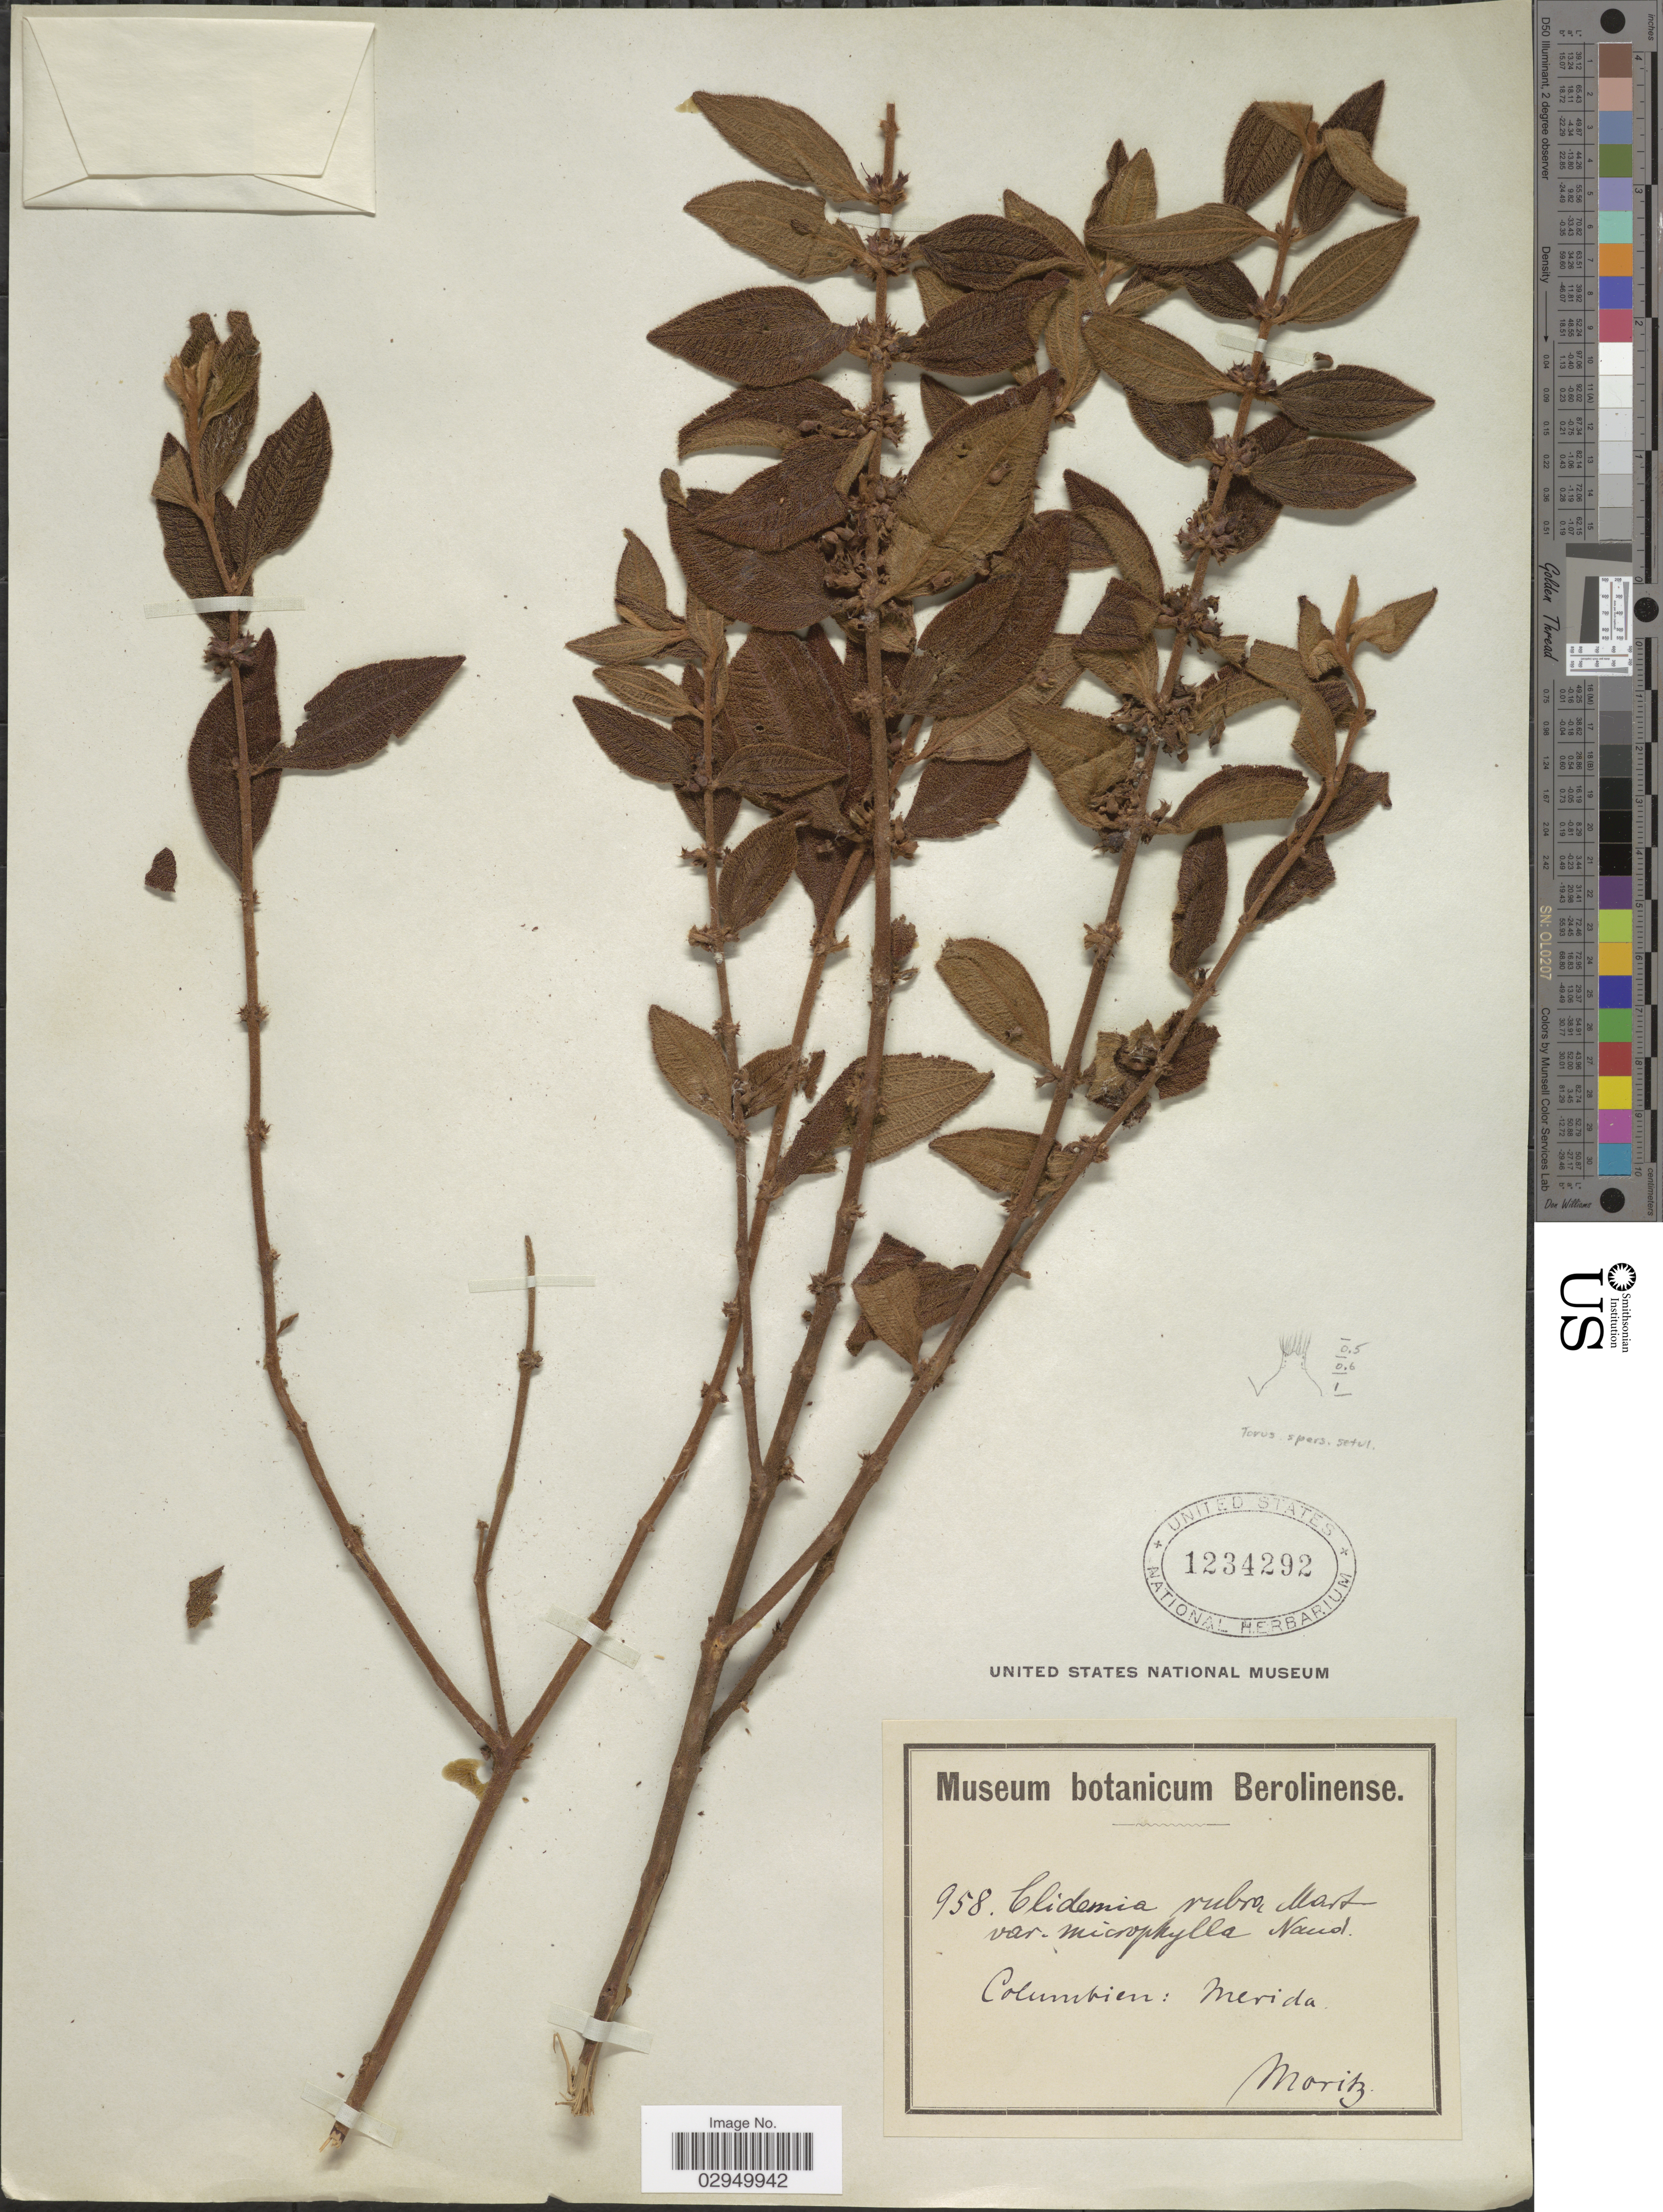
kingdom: Plantae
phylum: Tracheophyta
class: Magnoliopsida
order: Myrtales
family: Melastomataceae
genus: Clidemia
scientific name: Clidemia rubra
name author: (Aubl.) Mart.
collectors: Moritz, --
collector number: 958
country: Colombia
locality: Columbien : Merida.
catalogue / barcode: US 1234292